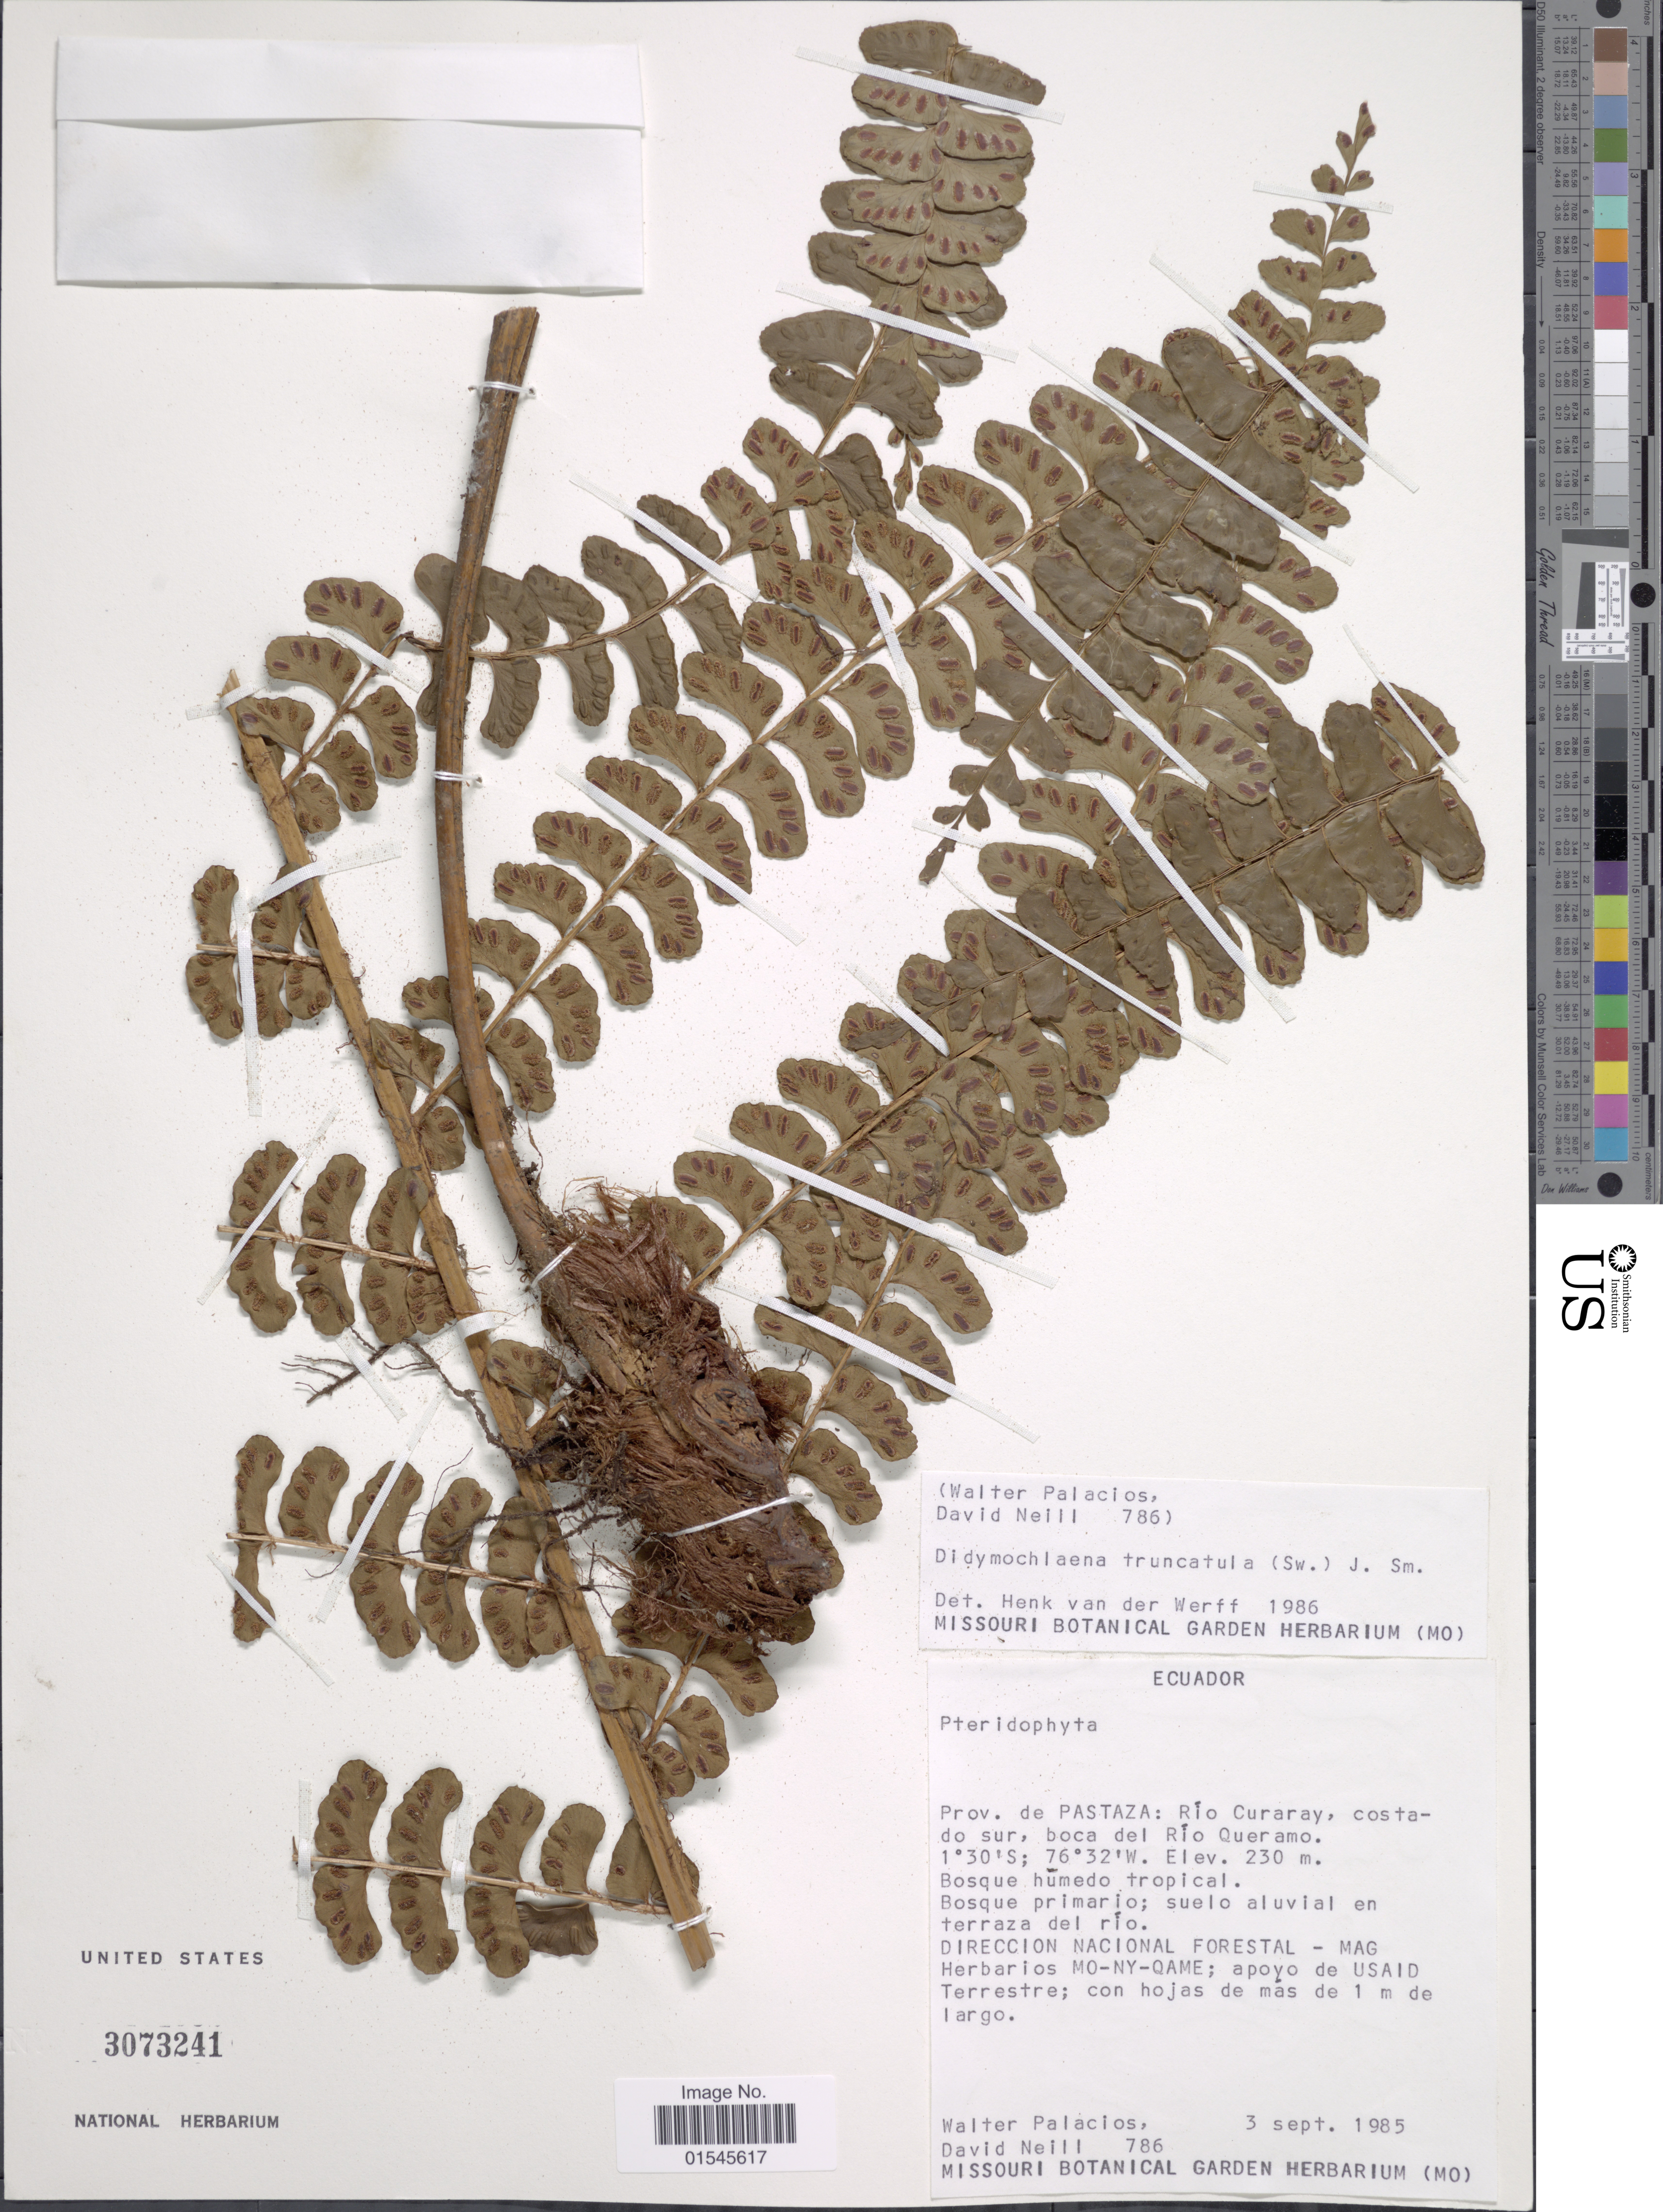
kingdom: Plantae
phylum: Tracheophyta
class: Polypodiopsida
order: Polypodiales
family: Didymochlaenaceae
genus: Didymochlaena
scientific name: Didymochlaena truncatula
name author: (Sw.) J. Sm.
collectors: W. Palacios & D. A. Neill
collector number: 786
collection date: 1985-09-03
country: Ecuador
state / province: Pastaza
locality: Río Curaray, costa do sur, boca del Río Queramo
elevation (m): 230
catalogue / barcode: US 3073241